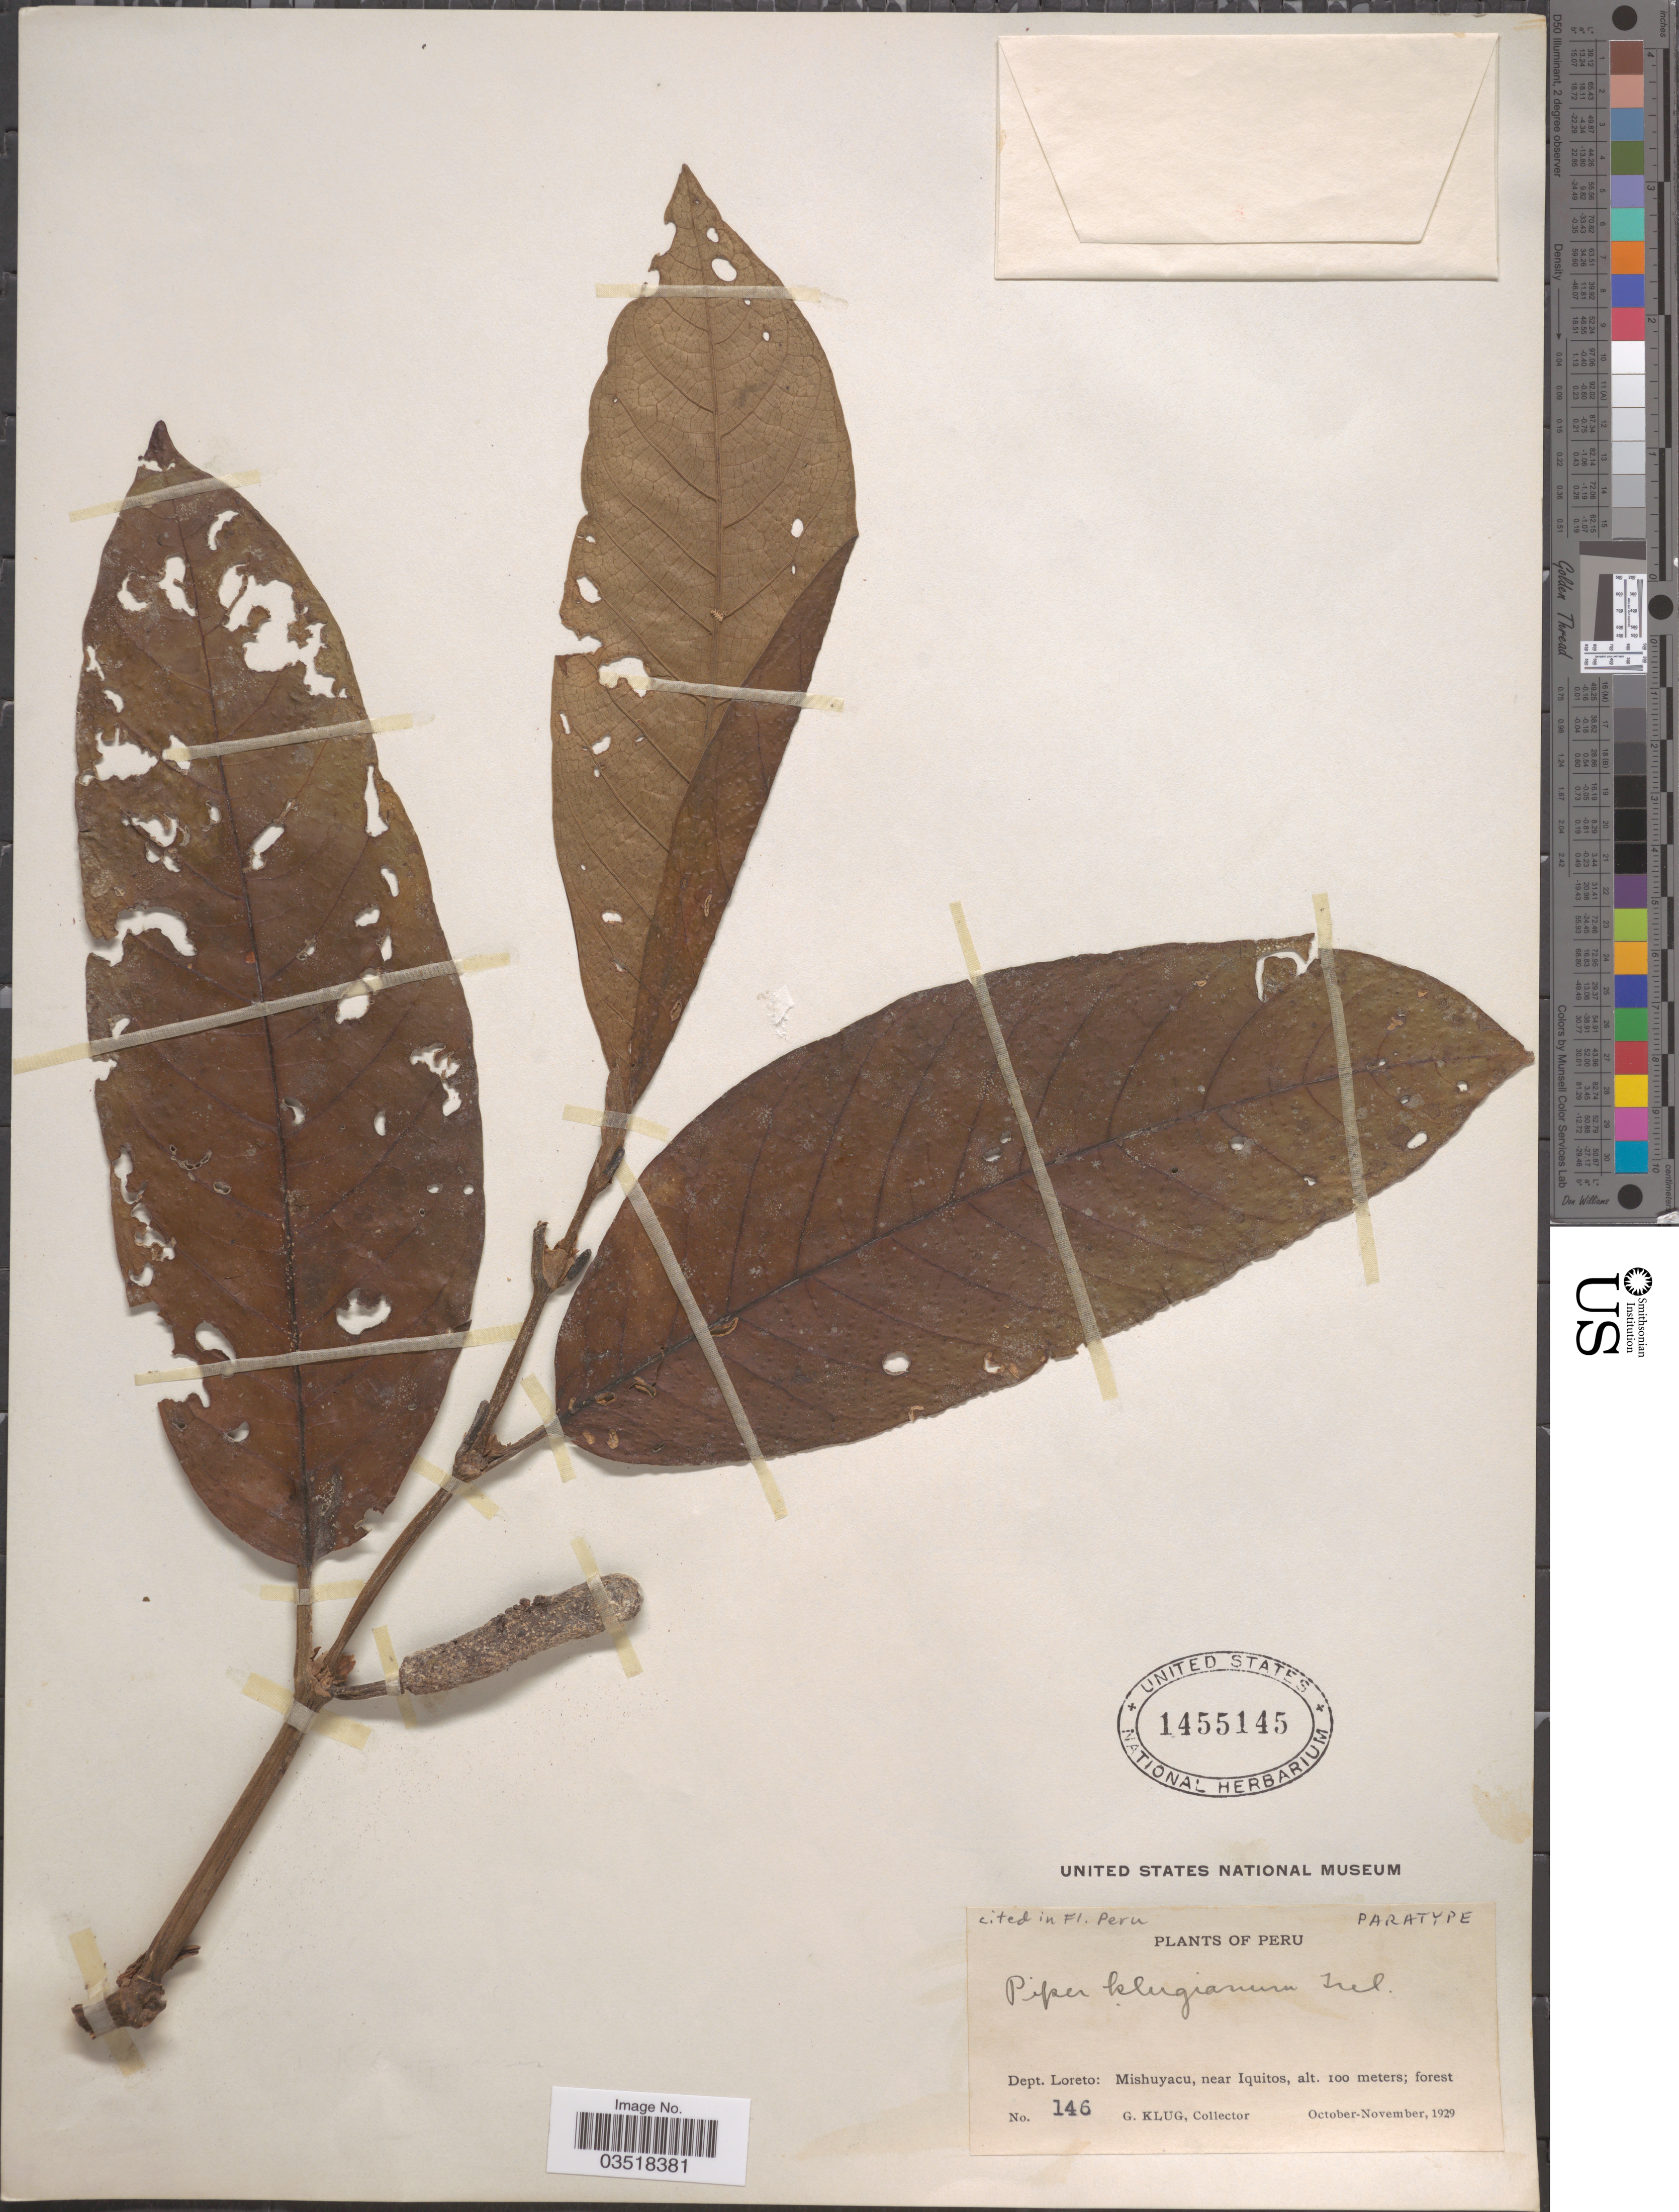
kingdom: Plantae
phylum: Tracheophyta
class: Magnoliopsida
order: Piperales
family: Piperaceae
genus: Piper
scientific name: Piper klugianum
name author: Trel. in J.F. Macbr.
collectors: G. Klug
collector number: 146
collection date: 1929-10/1929-11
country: Peru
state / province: Loreto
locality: Dept. Loreto: Mishuyacu, near Iquitos.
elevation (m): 100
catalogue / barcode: US 1455145